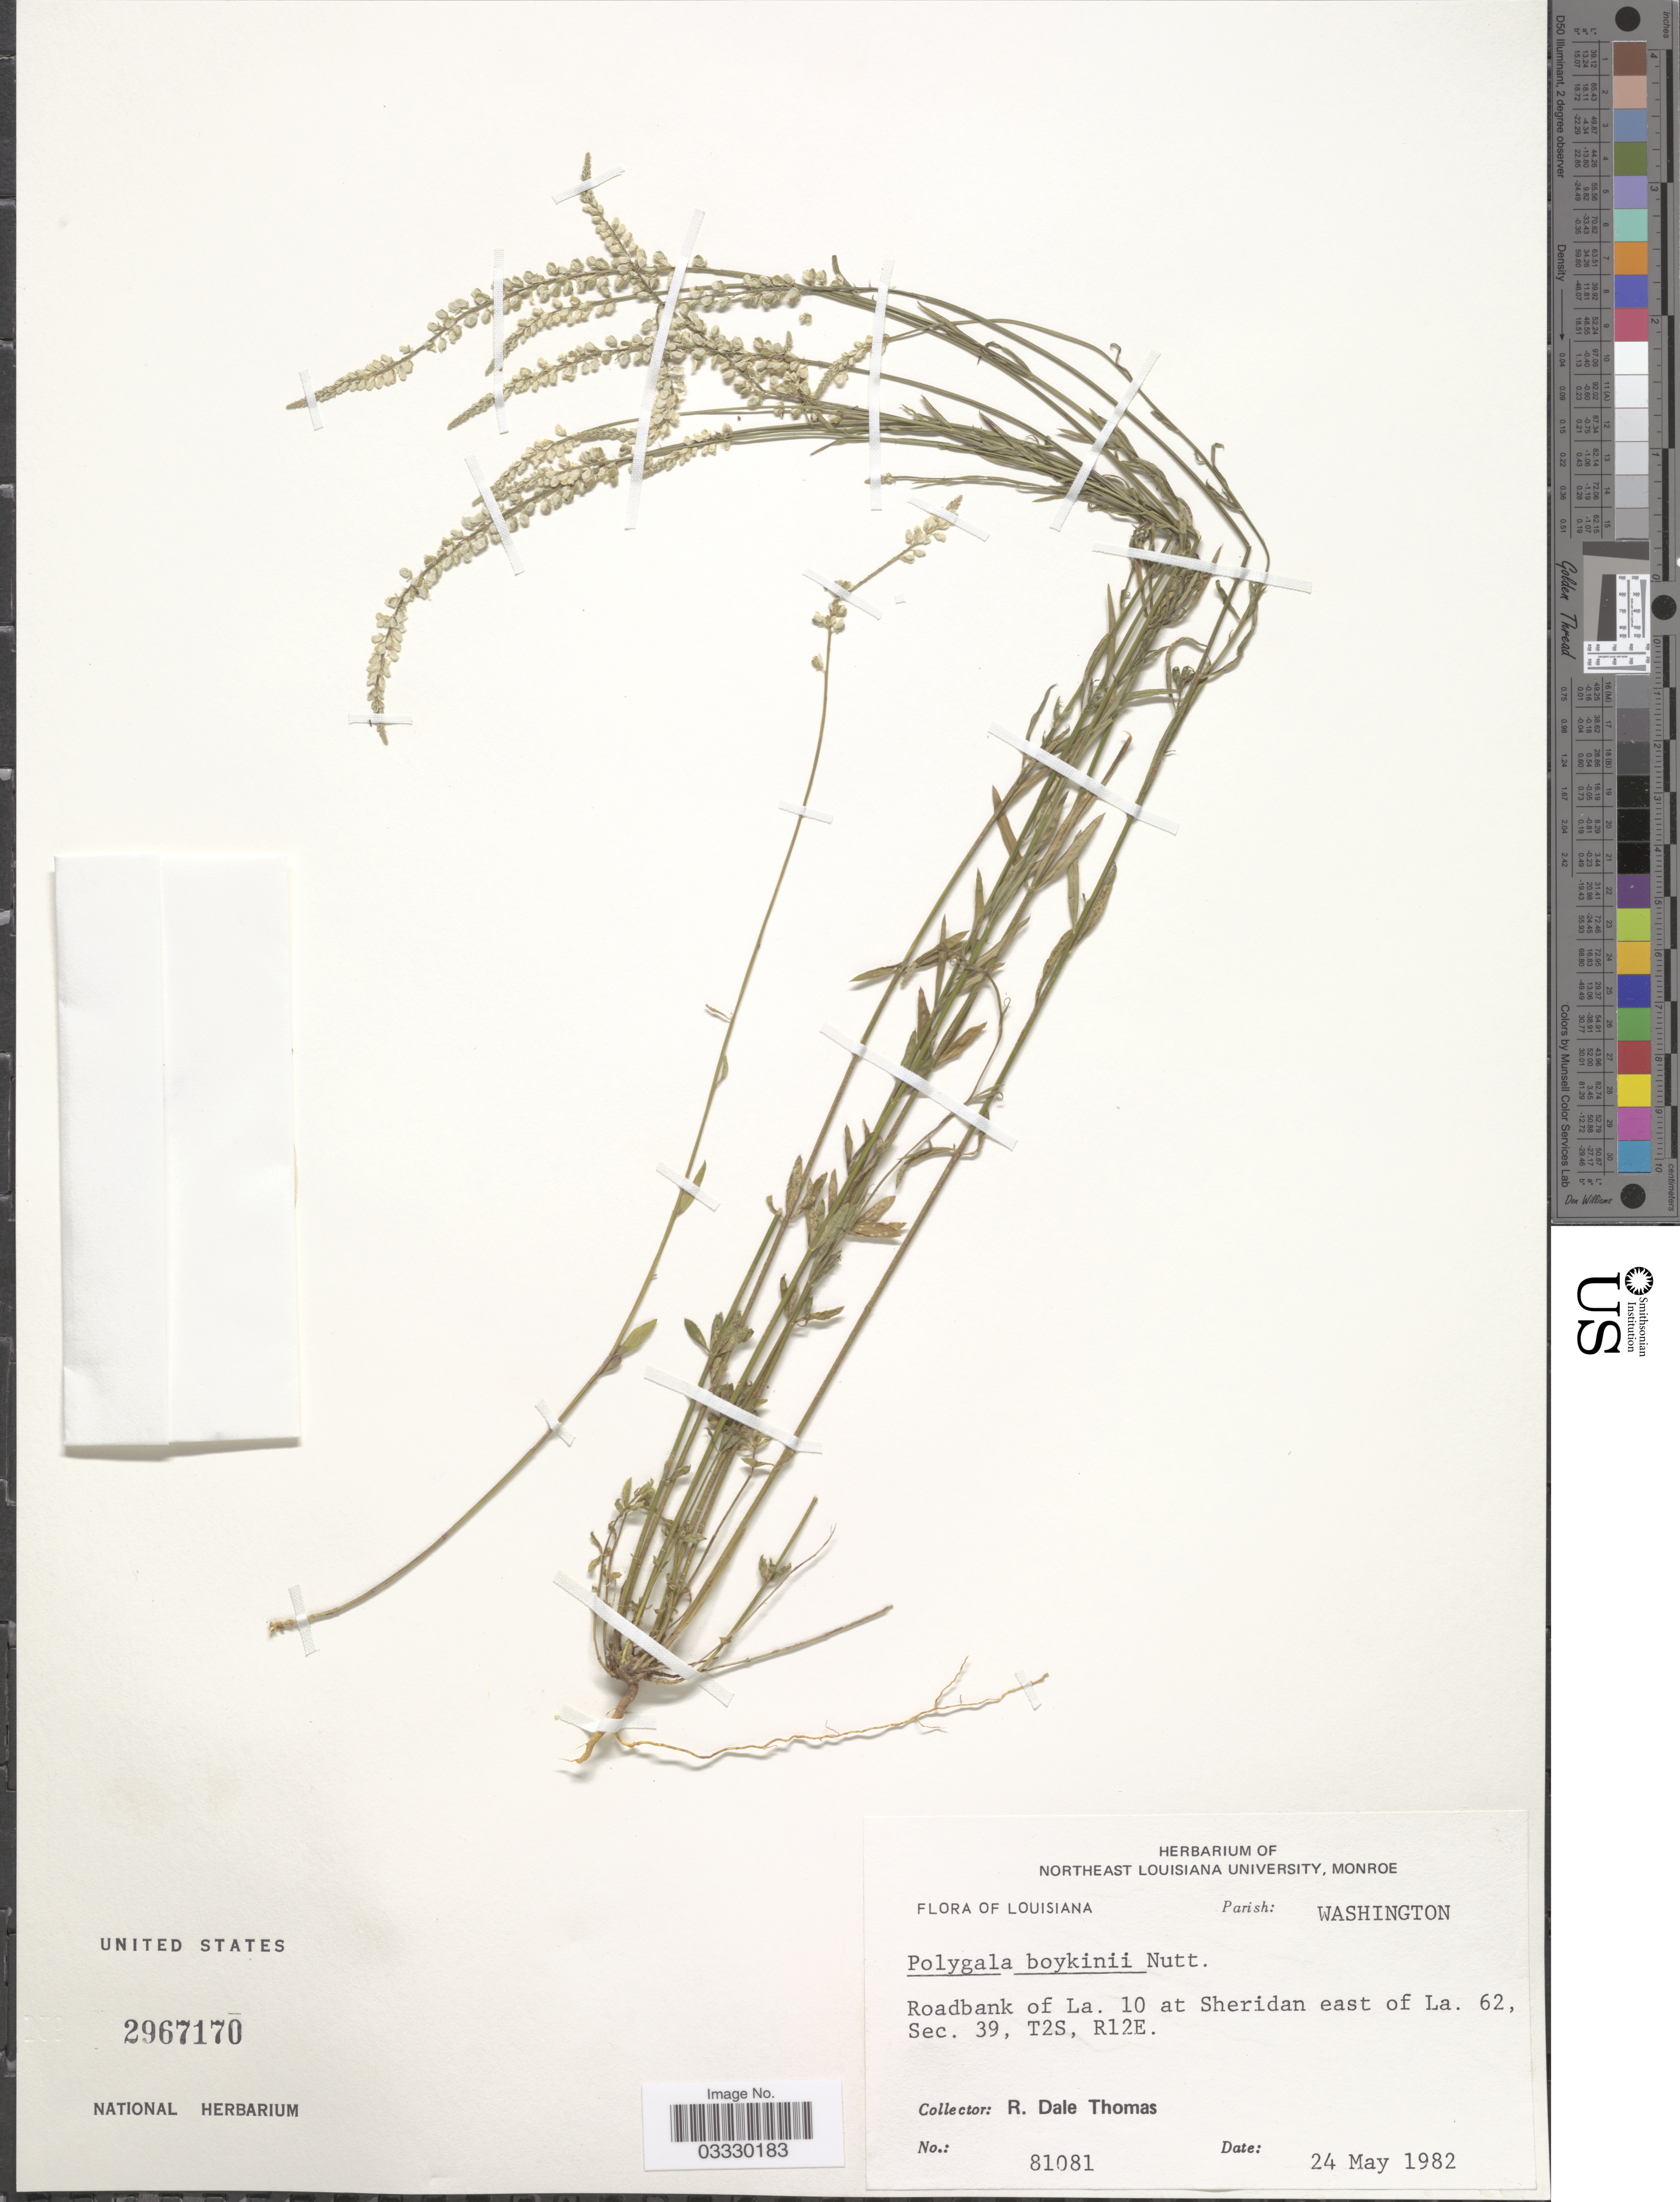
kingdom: Plantae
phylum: Tracheophyta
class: Magnoliopsida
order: Fabales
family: Polygalaceae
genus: Polygala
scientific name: Polygala boykinii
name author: Nutt.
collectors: R. Thomas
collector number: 81081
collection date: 1982-05-24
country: United States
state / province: Louisiana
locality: Parish: Washington. Roadbank of La. 10 at Sheridan east of La. 62, Sec. 39, T2S, R12E.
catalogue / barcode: US 2967170